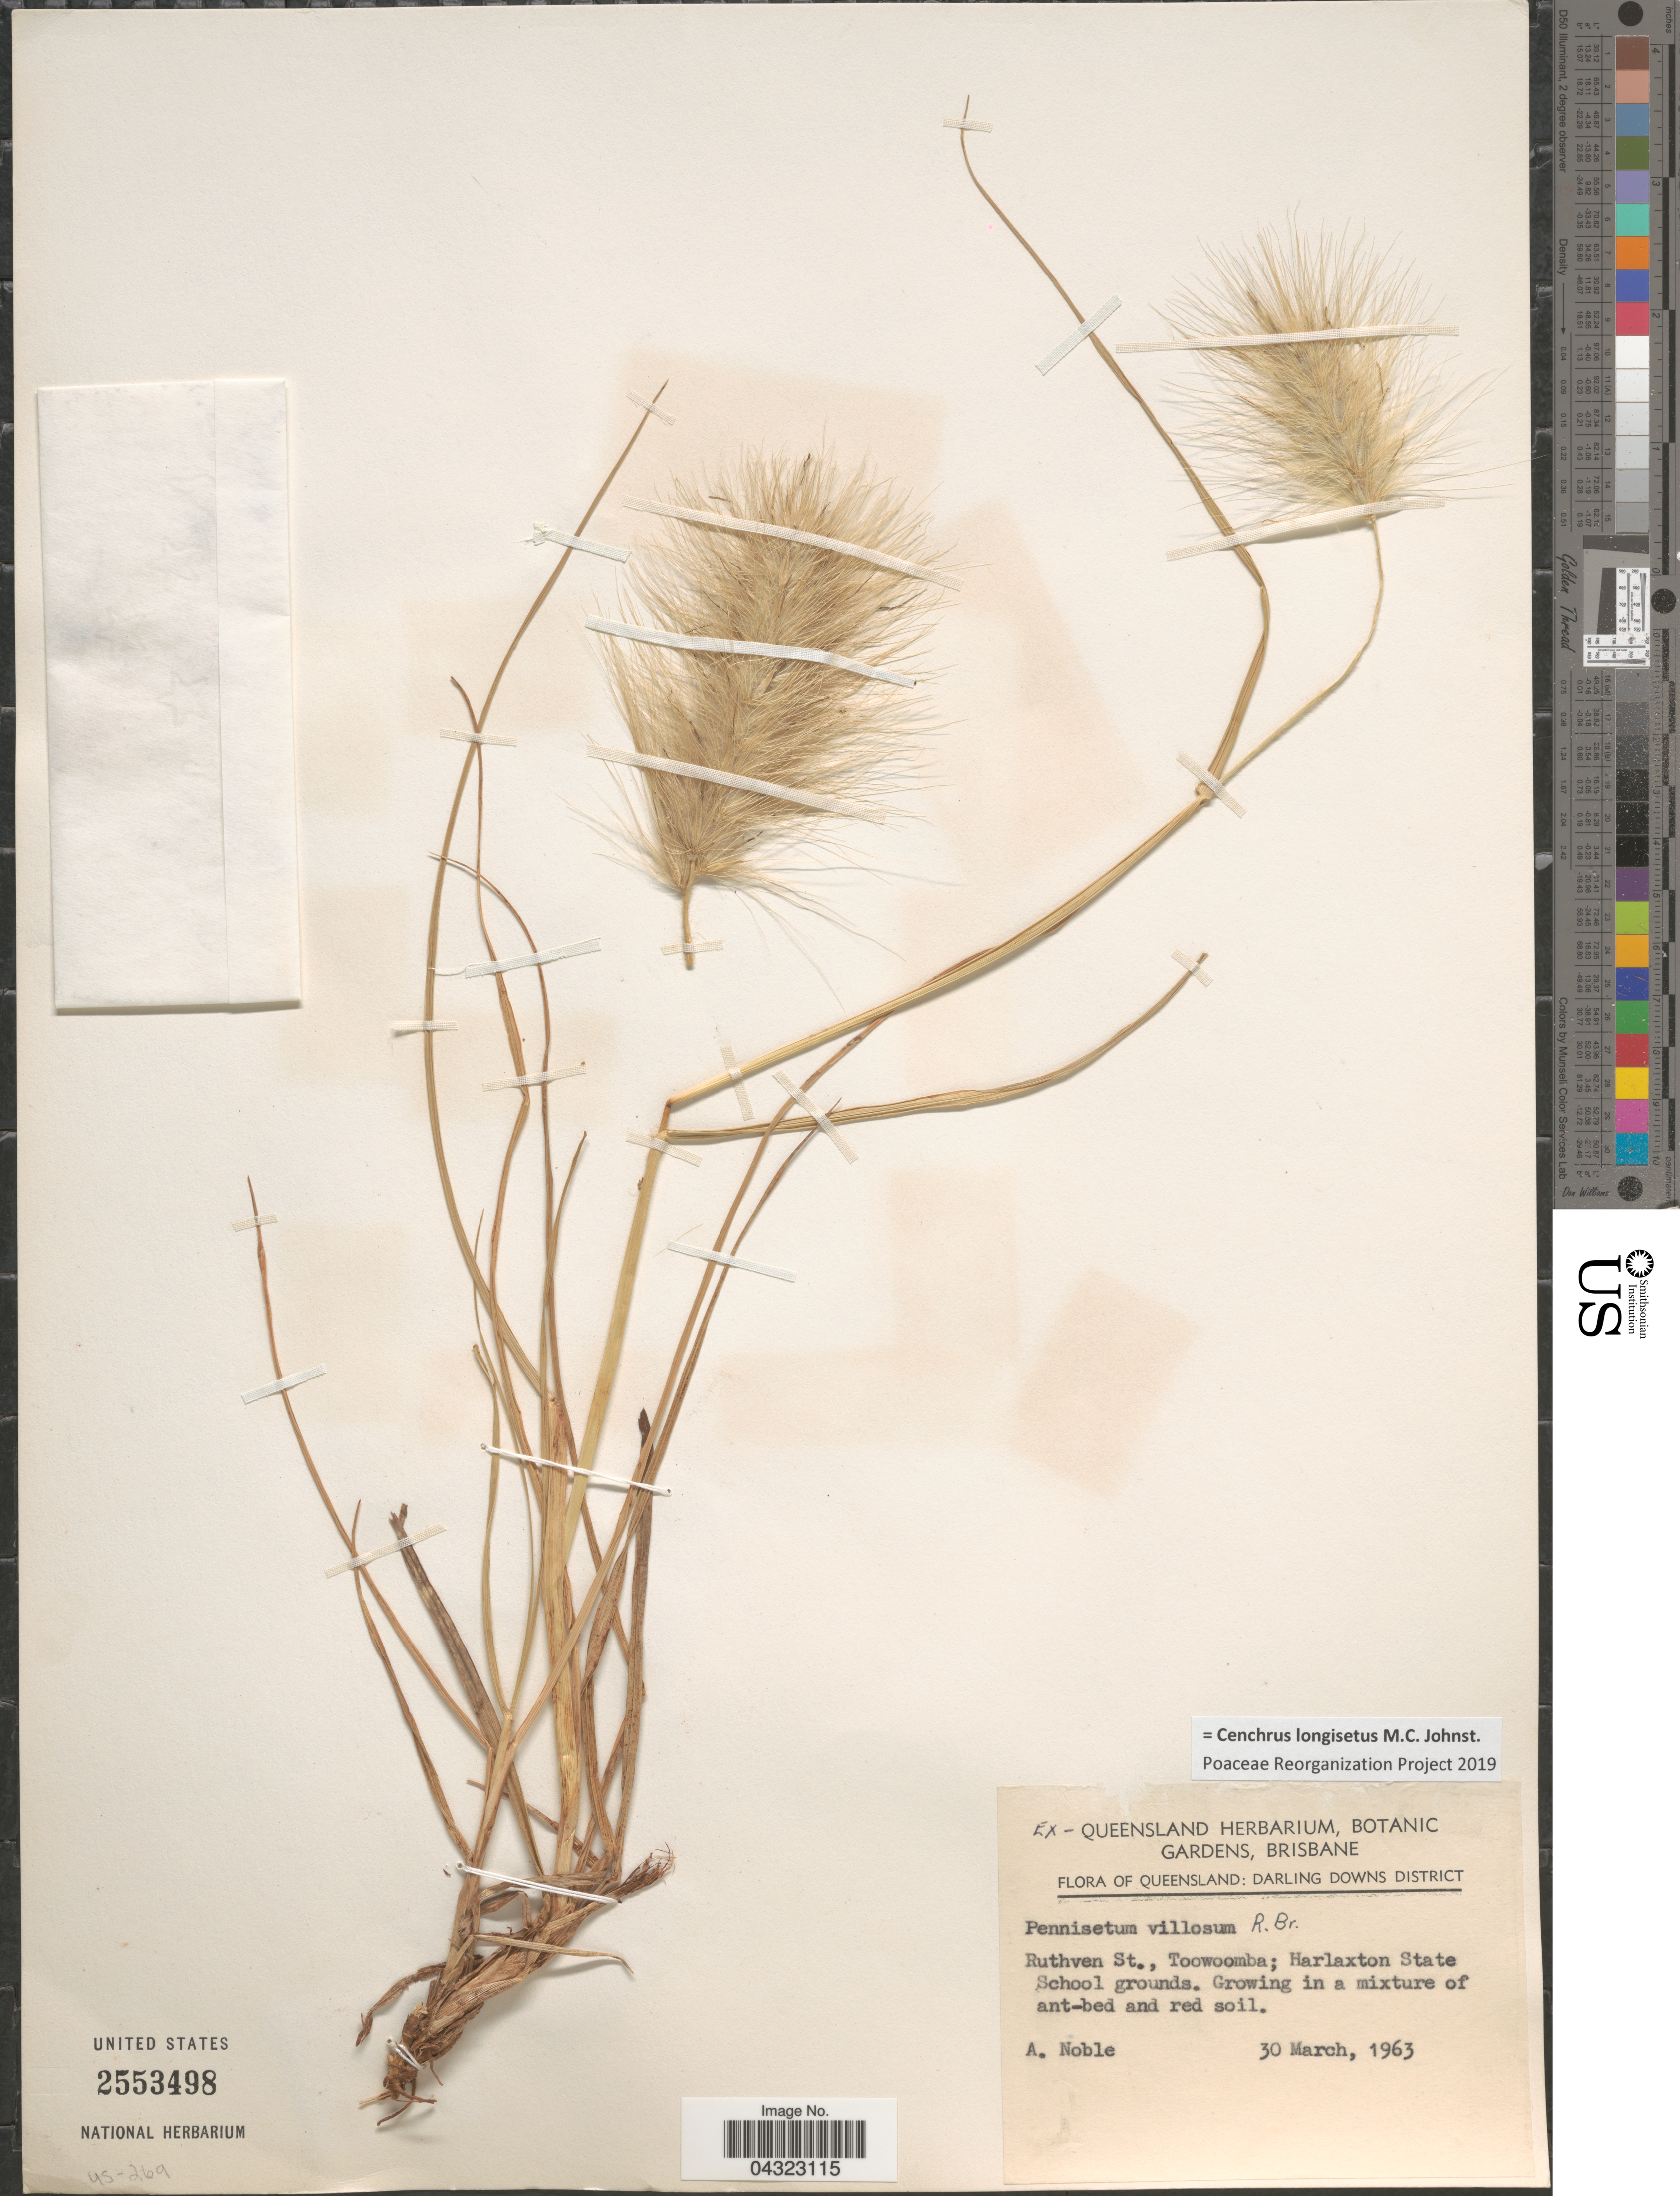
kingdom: Plantae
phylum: Tracheophyta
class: Liliopsida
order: Poales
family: Poaceae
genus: Cenchrus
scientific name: Cenchrus longisetus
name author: M.C. Johnst.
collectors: A. Noble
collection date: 1963-03-30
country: Australia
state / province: Queensland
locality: Darling Downs District. Ruthven St., Toowoomba; Harlaxton State School grounds.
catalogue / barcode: US 2553498